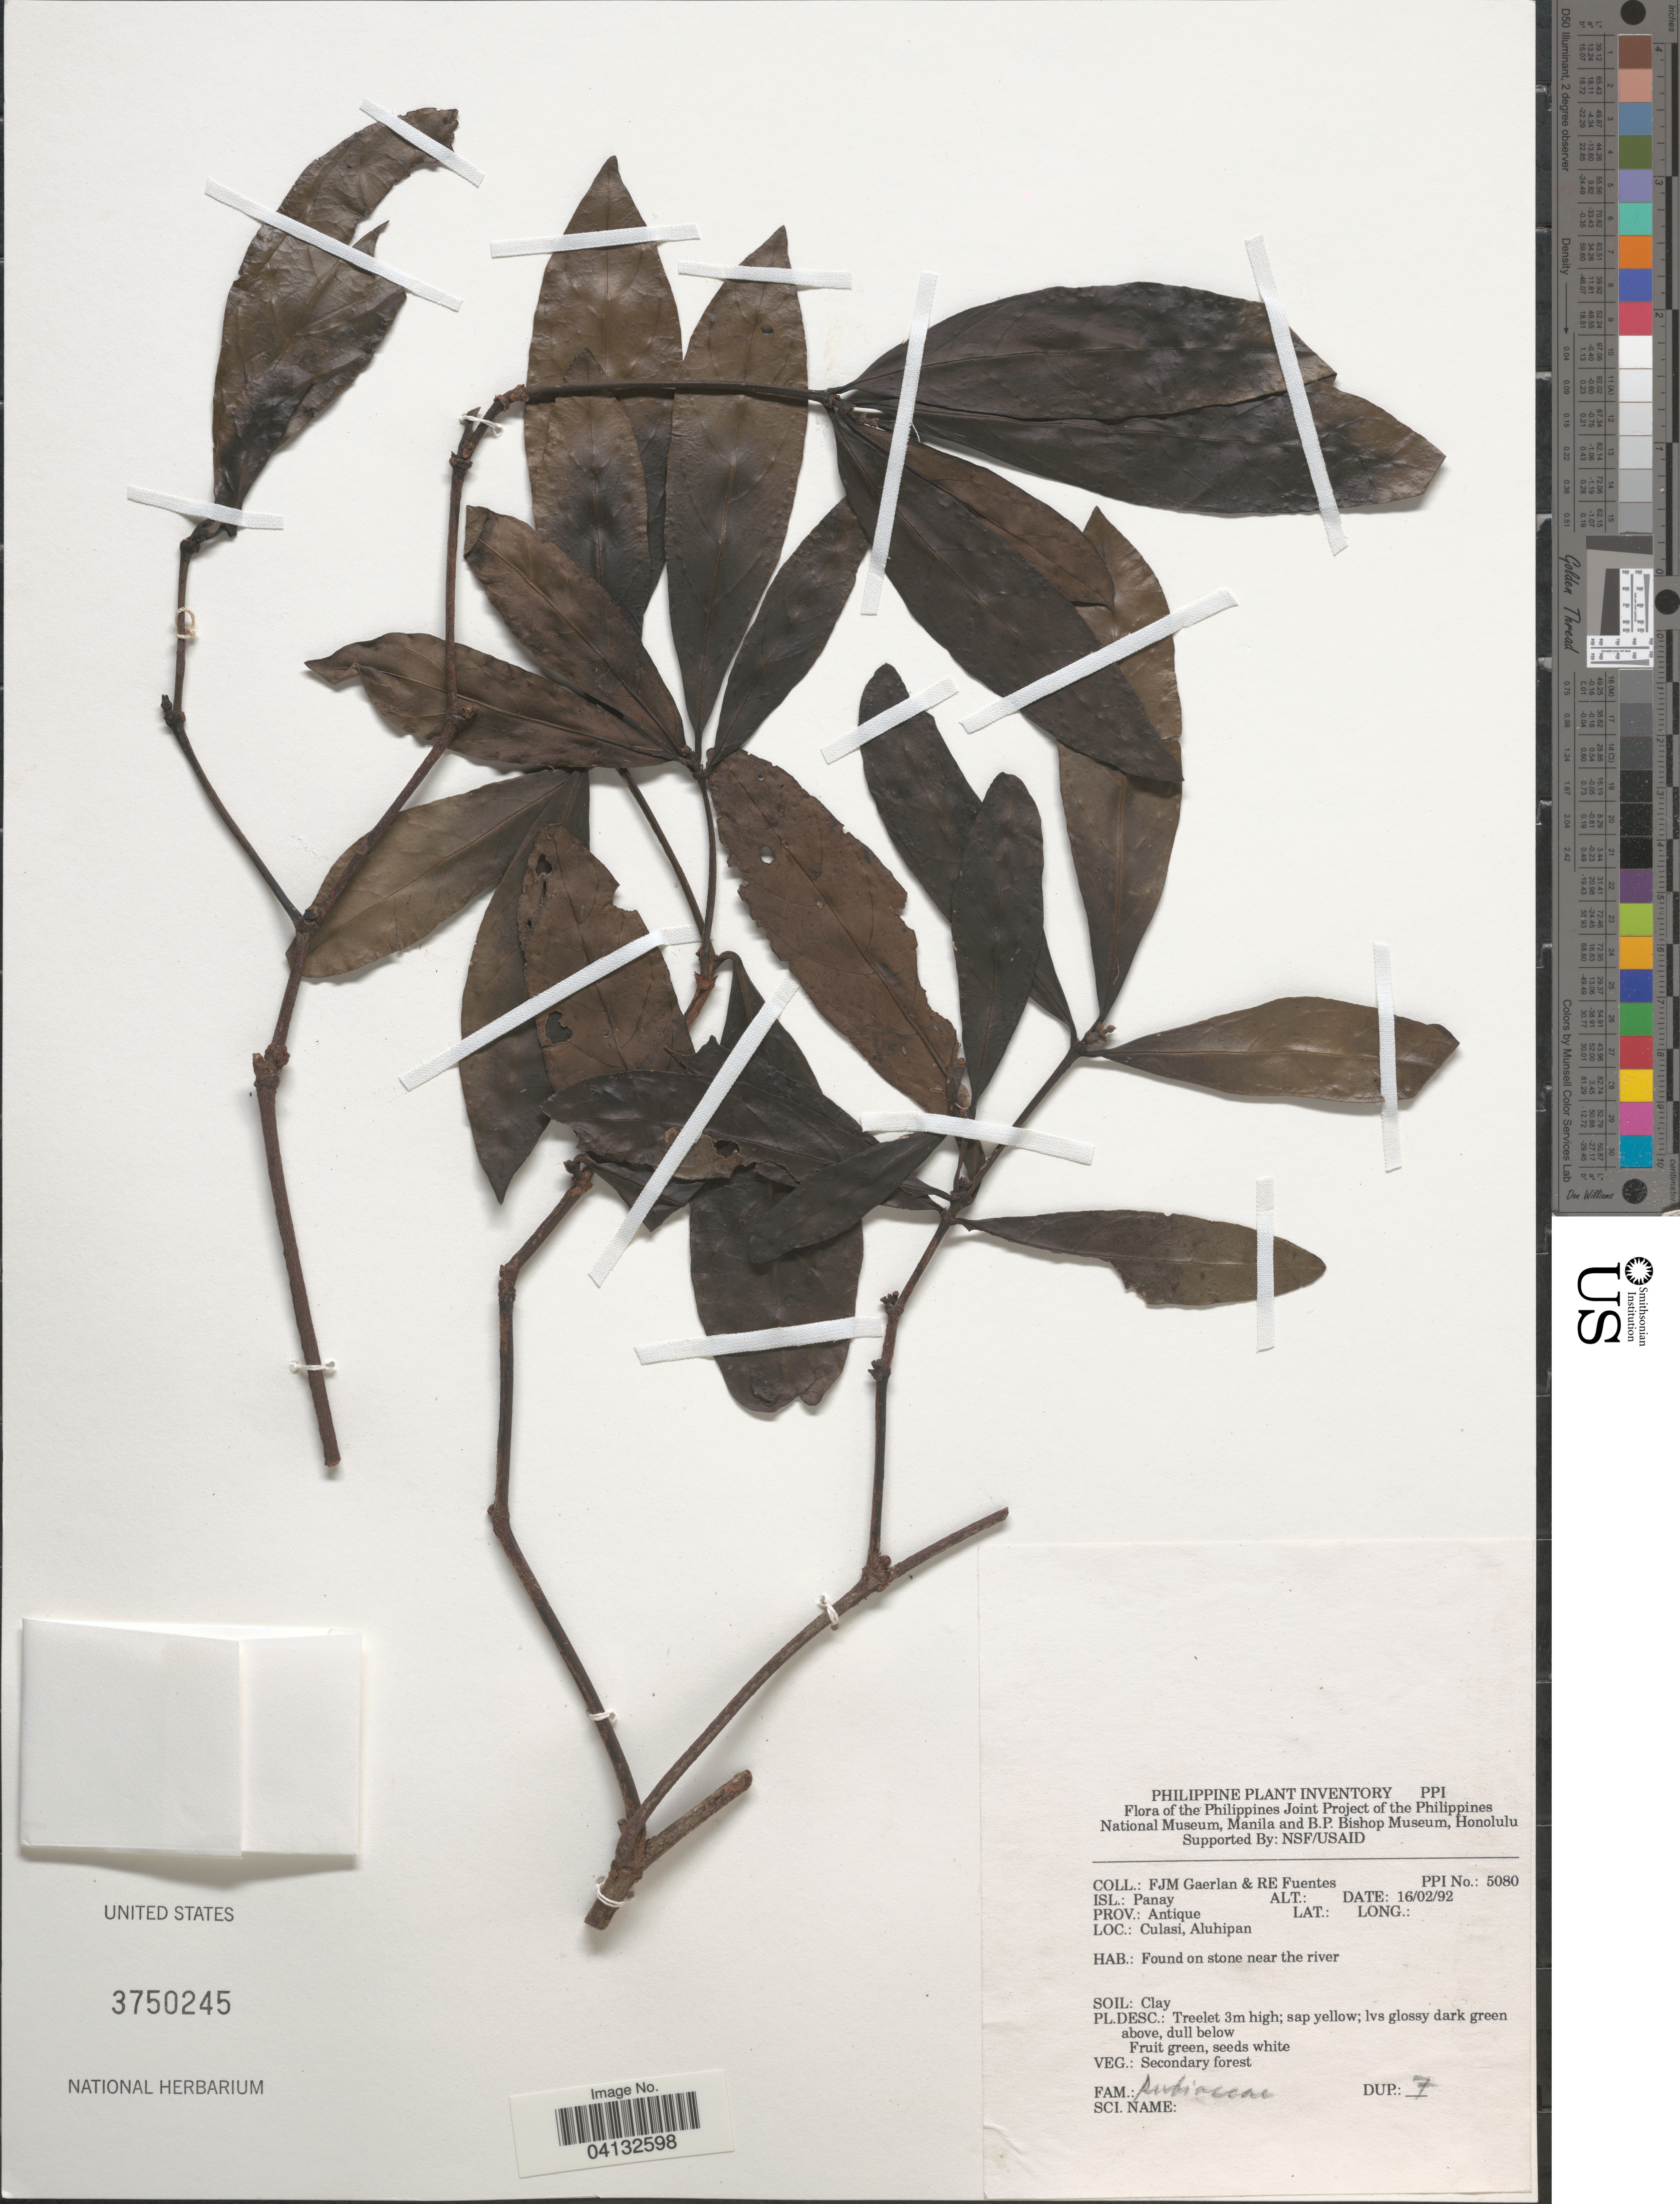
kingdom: Plantae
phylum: Tracheophyta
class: Magnoliopsida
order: Gentianales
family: Rubiaceae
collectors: F. Gaerlan & R. Fuentes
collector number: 5080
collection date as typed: Transcribed d/m/y: 16/2/92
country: Philippines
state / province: Western Visayas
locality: Isl.: Panay. Prov.: Antique. Culasi, Aluhipan.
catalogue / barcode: US 3750245